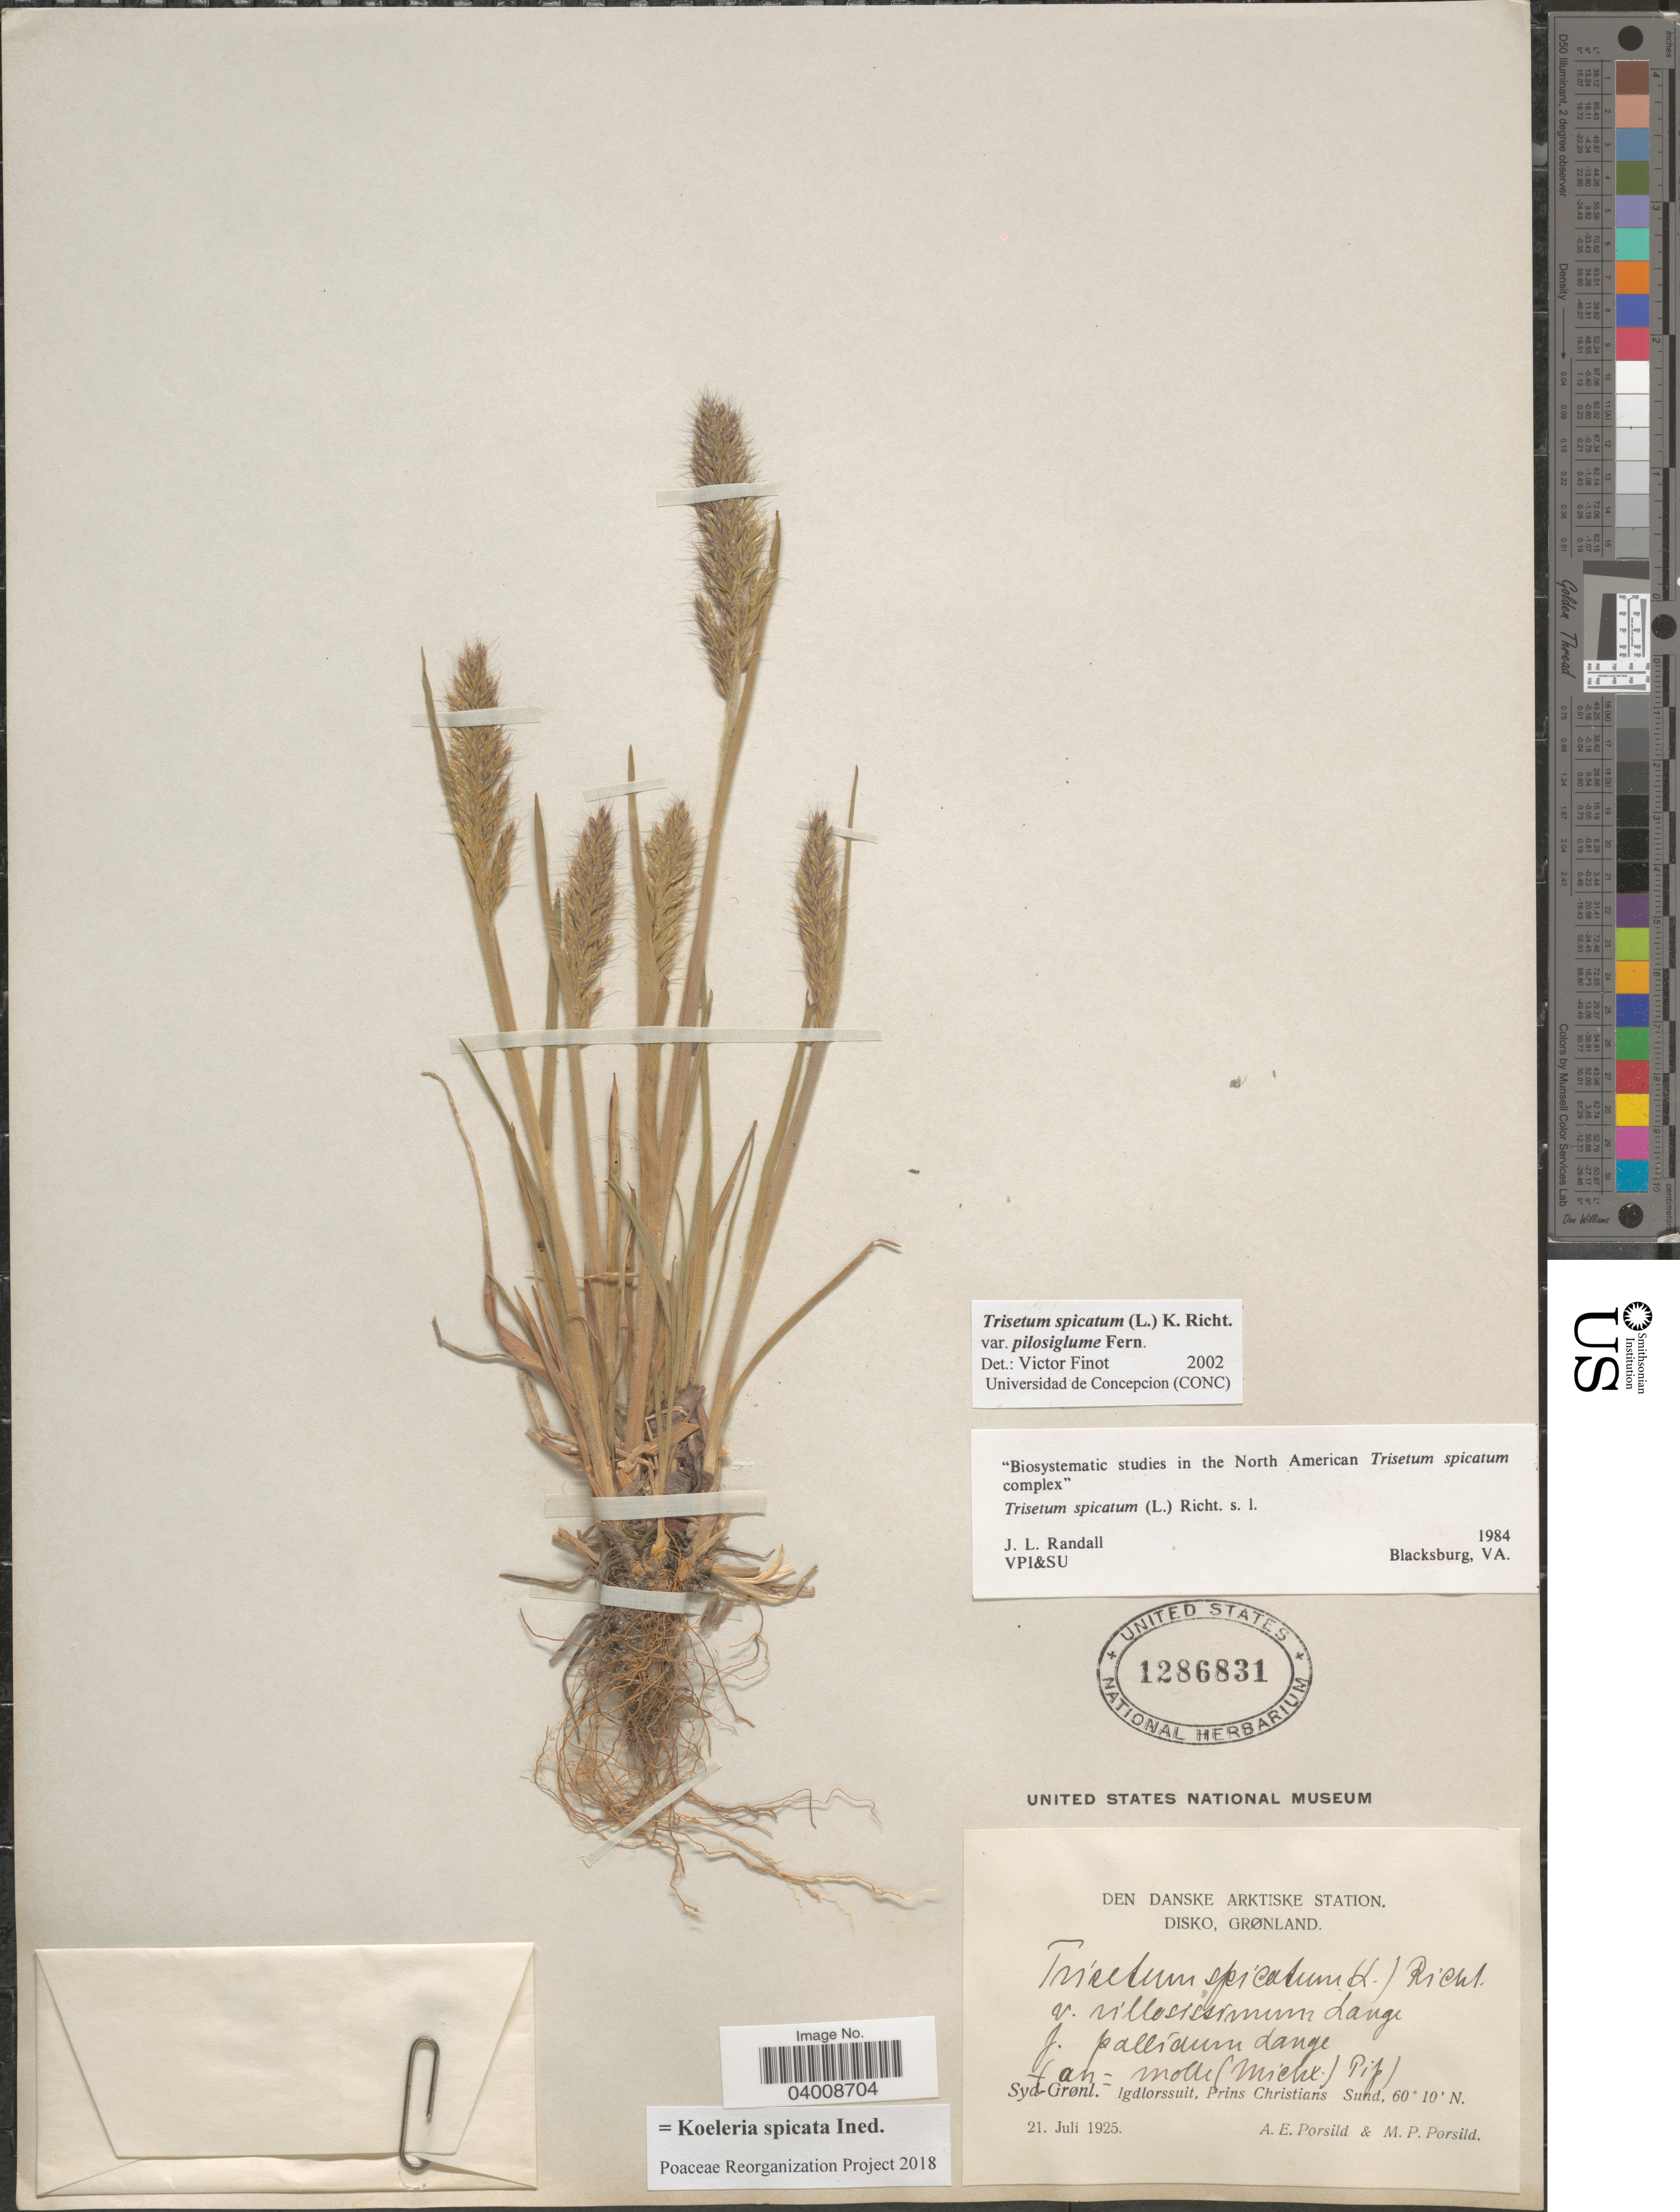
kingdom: Plantae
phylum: Tracheophyta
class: Liliopsida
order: Poales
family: Poaceae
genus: Koeleria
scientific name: Koeleria spicata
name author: (L.) Barberá et al.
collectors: A. E. Porsild & M. P. Porsild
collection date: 1925-07-21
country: Greenland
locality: Den Danske Arktiske Station. Disko. Grønland. Syd-Grønl. Igdlorssuit, Prins Christians Sund.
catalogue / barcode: US 1286831